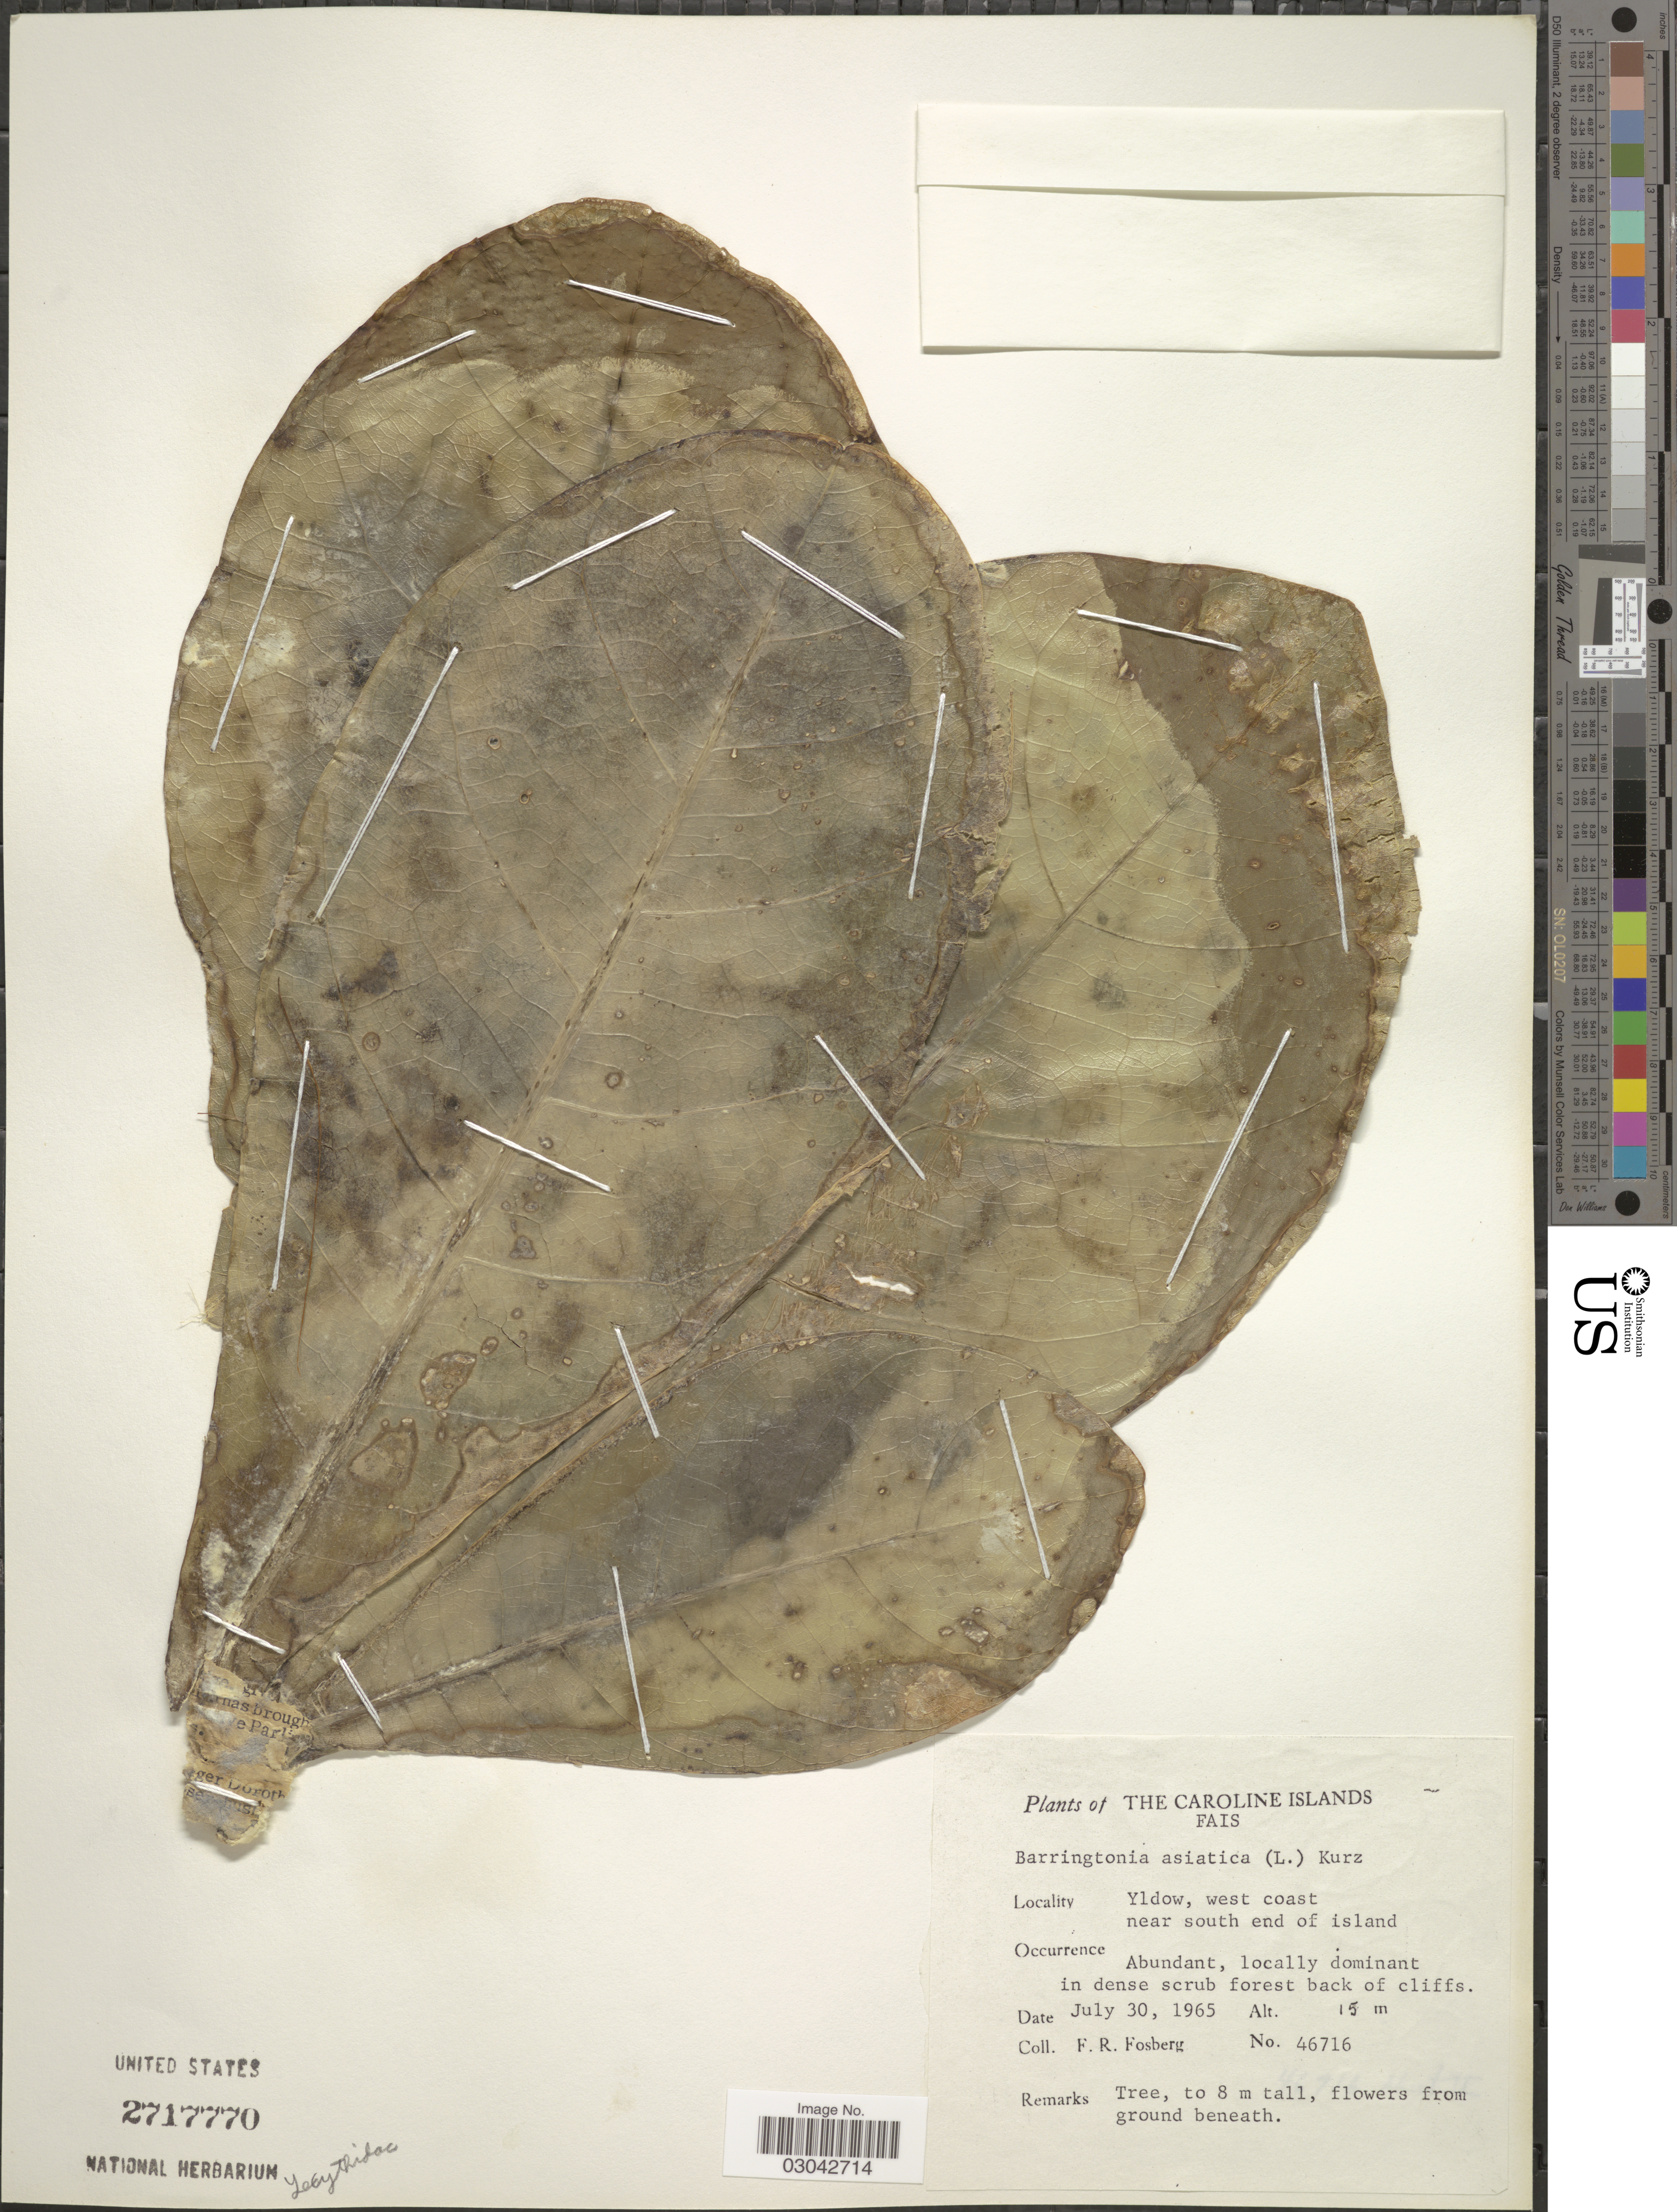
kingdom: Plantae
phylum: Tracheophyta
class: Magnoliopsida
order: Ericales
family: Lecythidaceae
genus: Barringtonia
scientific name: Barringtonia asiatica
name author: (L.) Kurz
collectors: F. R. Fosberg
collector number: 46716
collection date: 1965-07-30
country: Micronesia, Federated States of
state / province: Yap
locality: Caroline Islands. Fais. Yldow, west coast near south end of island.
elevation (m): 15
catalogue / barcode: US 2717770